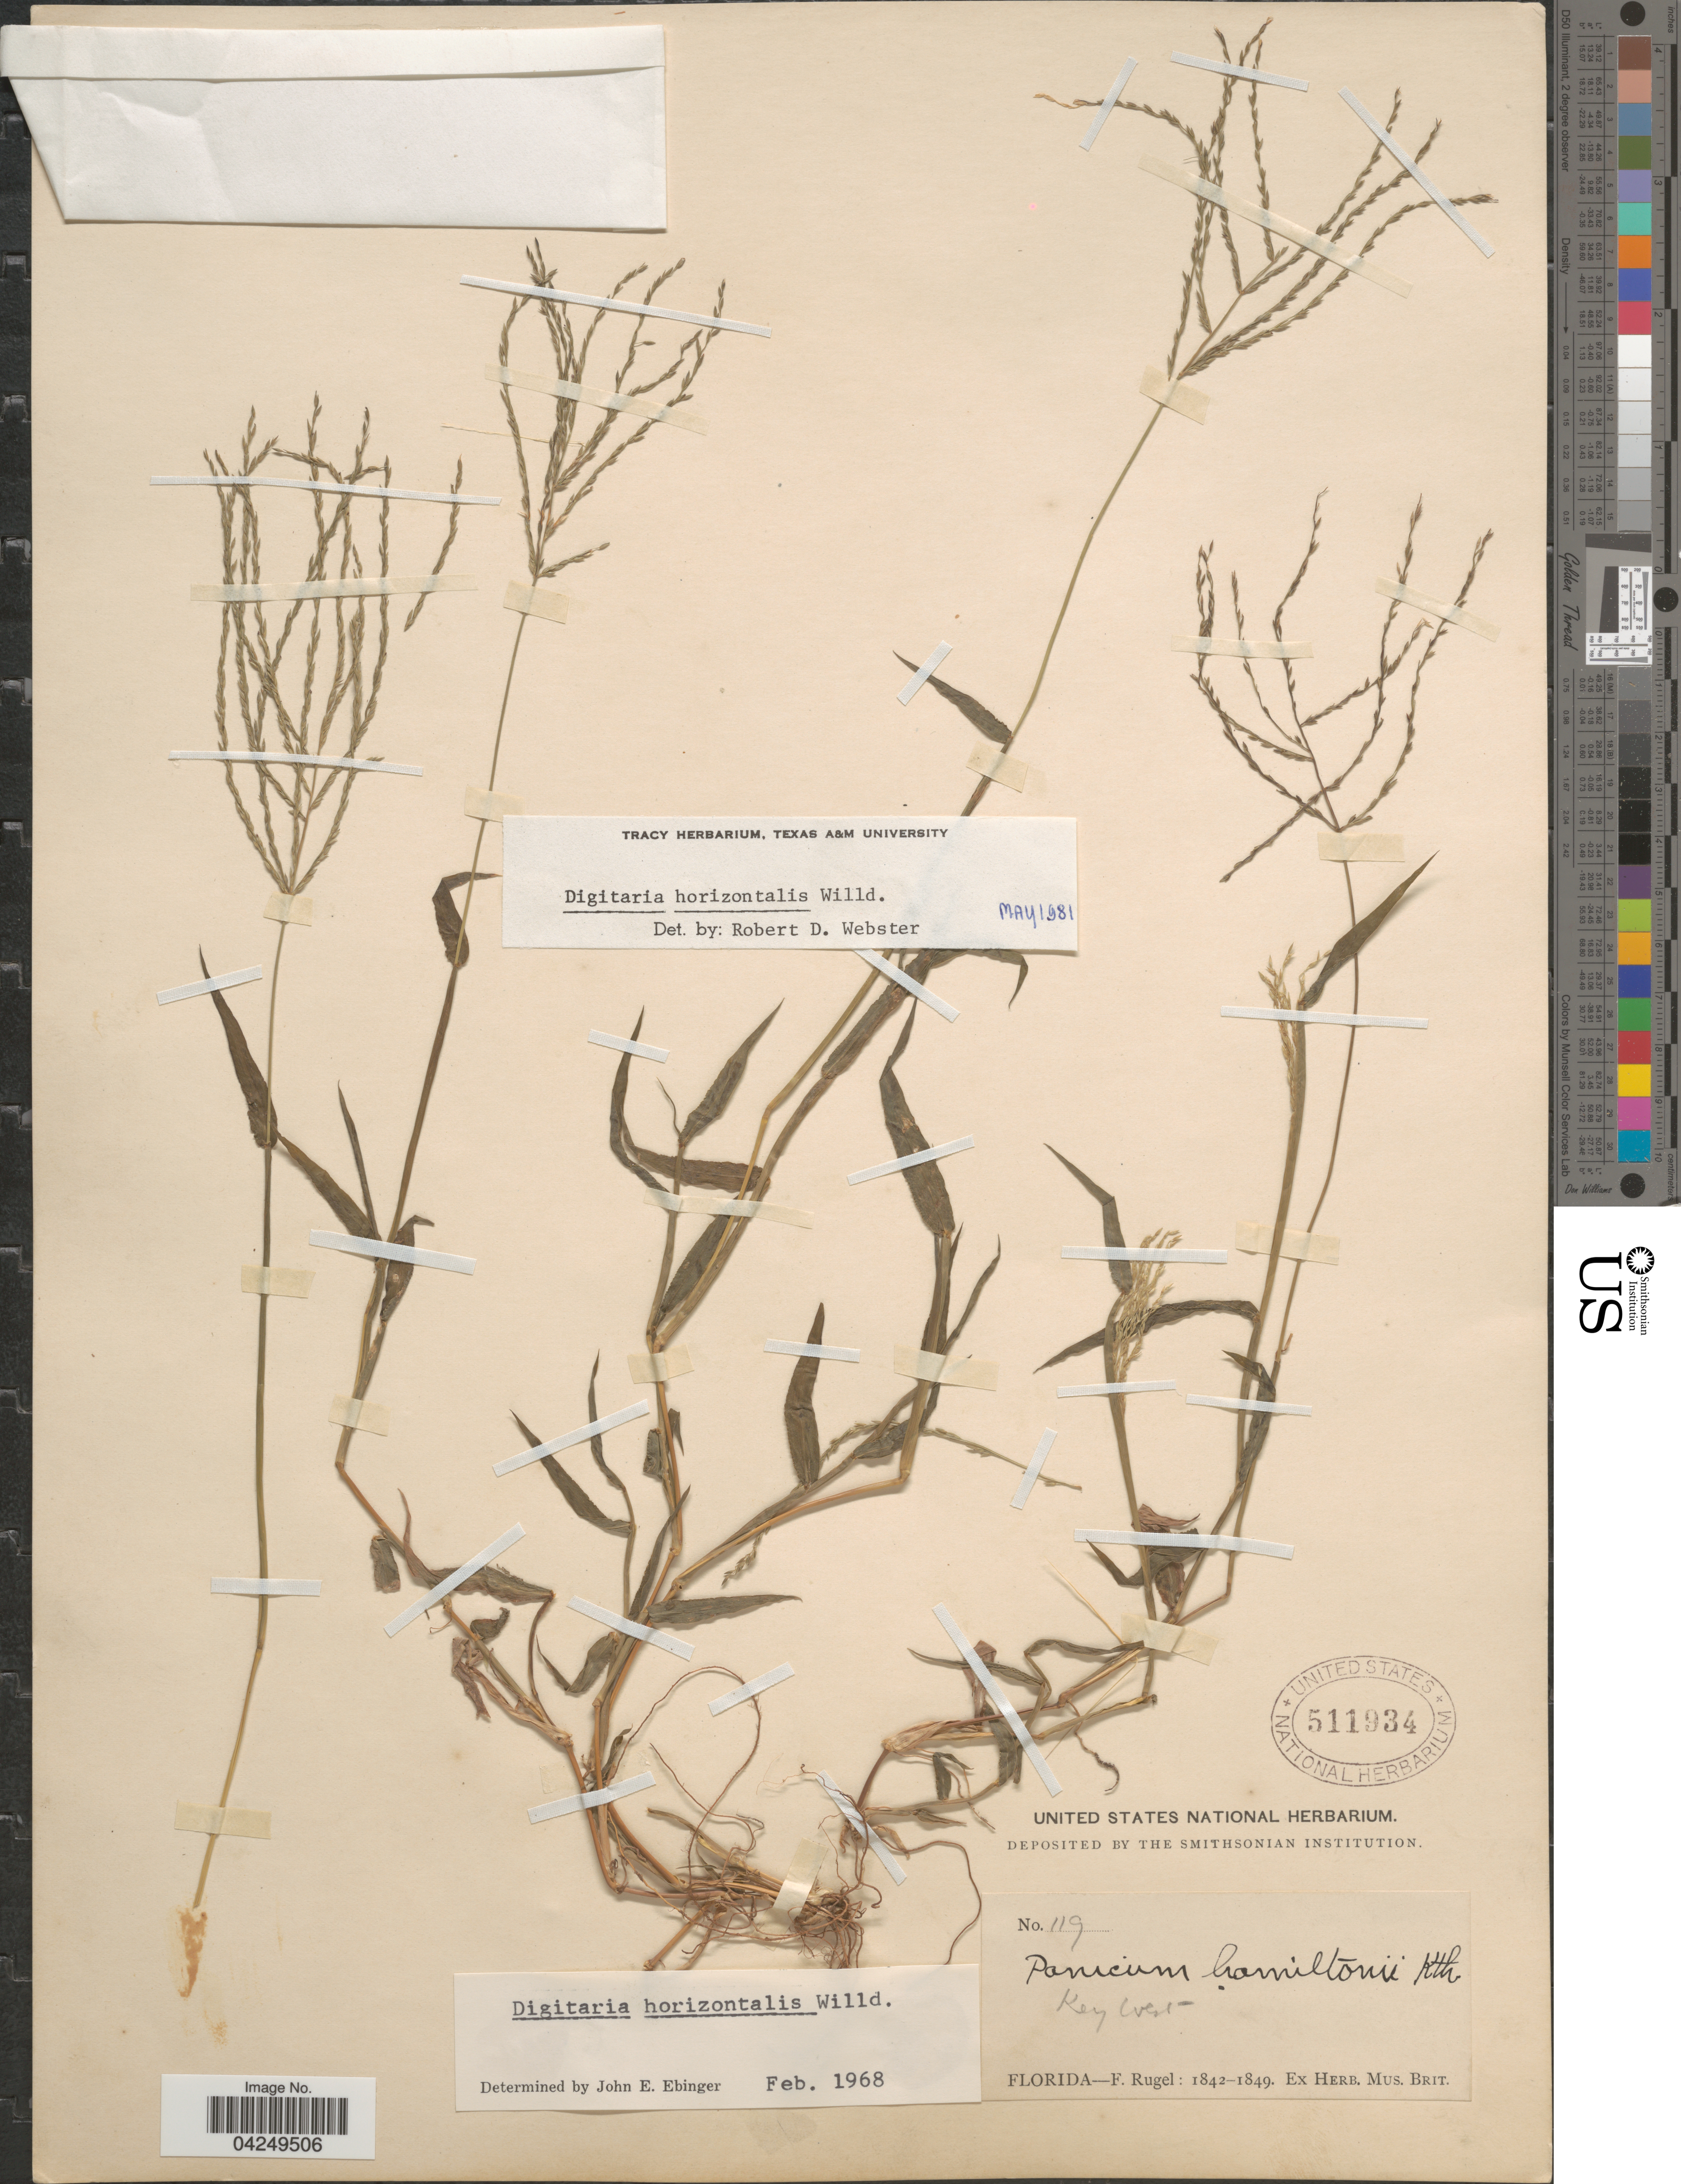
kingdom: Plantae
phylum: Tracheophyta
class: Liliopsida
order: Poales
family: Poaceae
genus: Digitaria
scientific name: Digitaria horizontalis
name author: Willd.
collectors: F. Rugel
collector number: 119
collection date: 1842/1849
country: United States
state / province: Florida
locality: Key West.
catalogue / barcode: US 511934